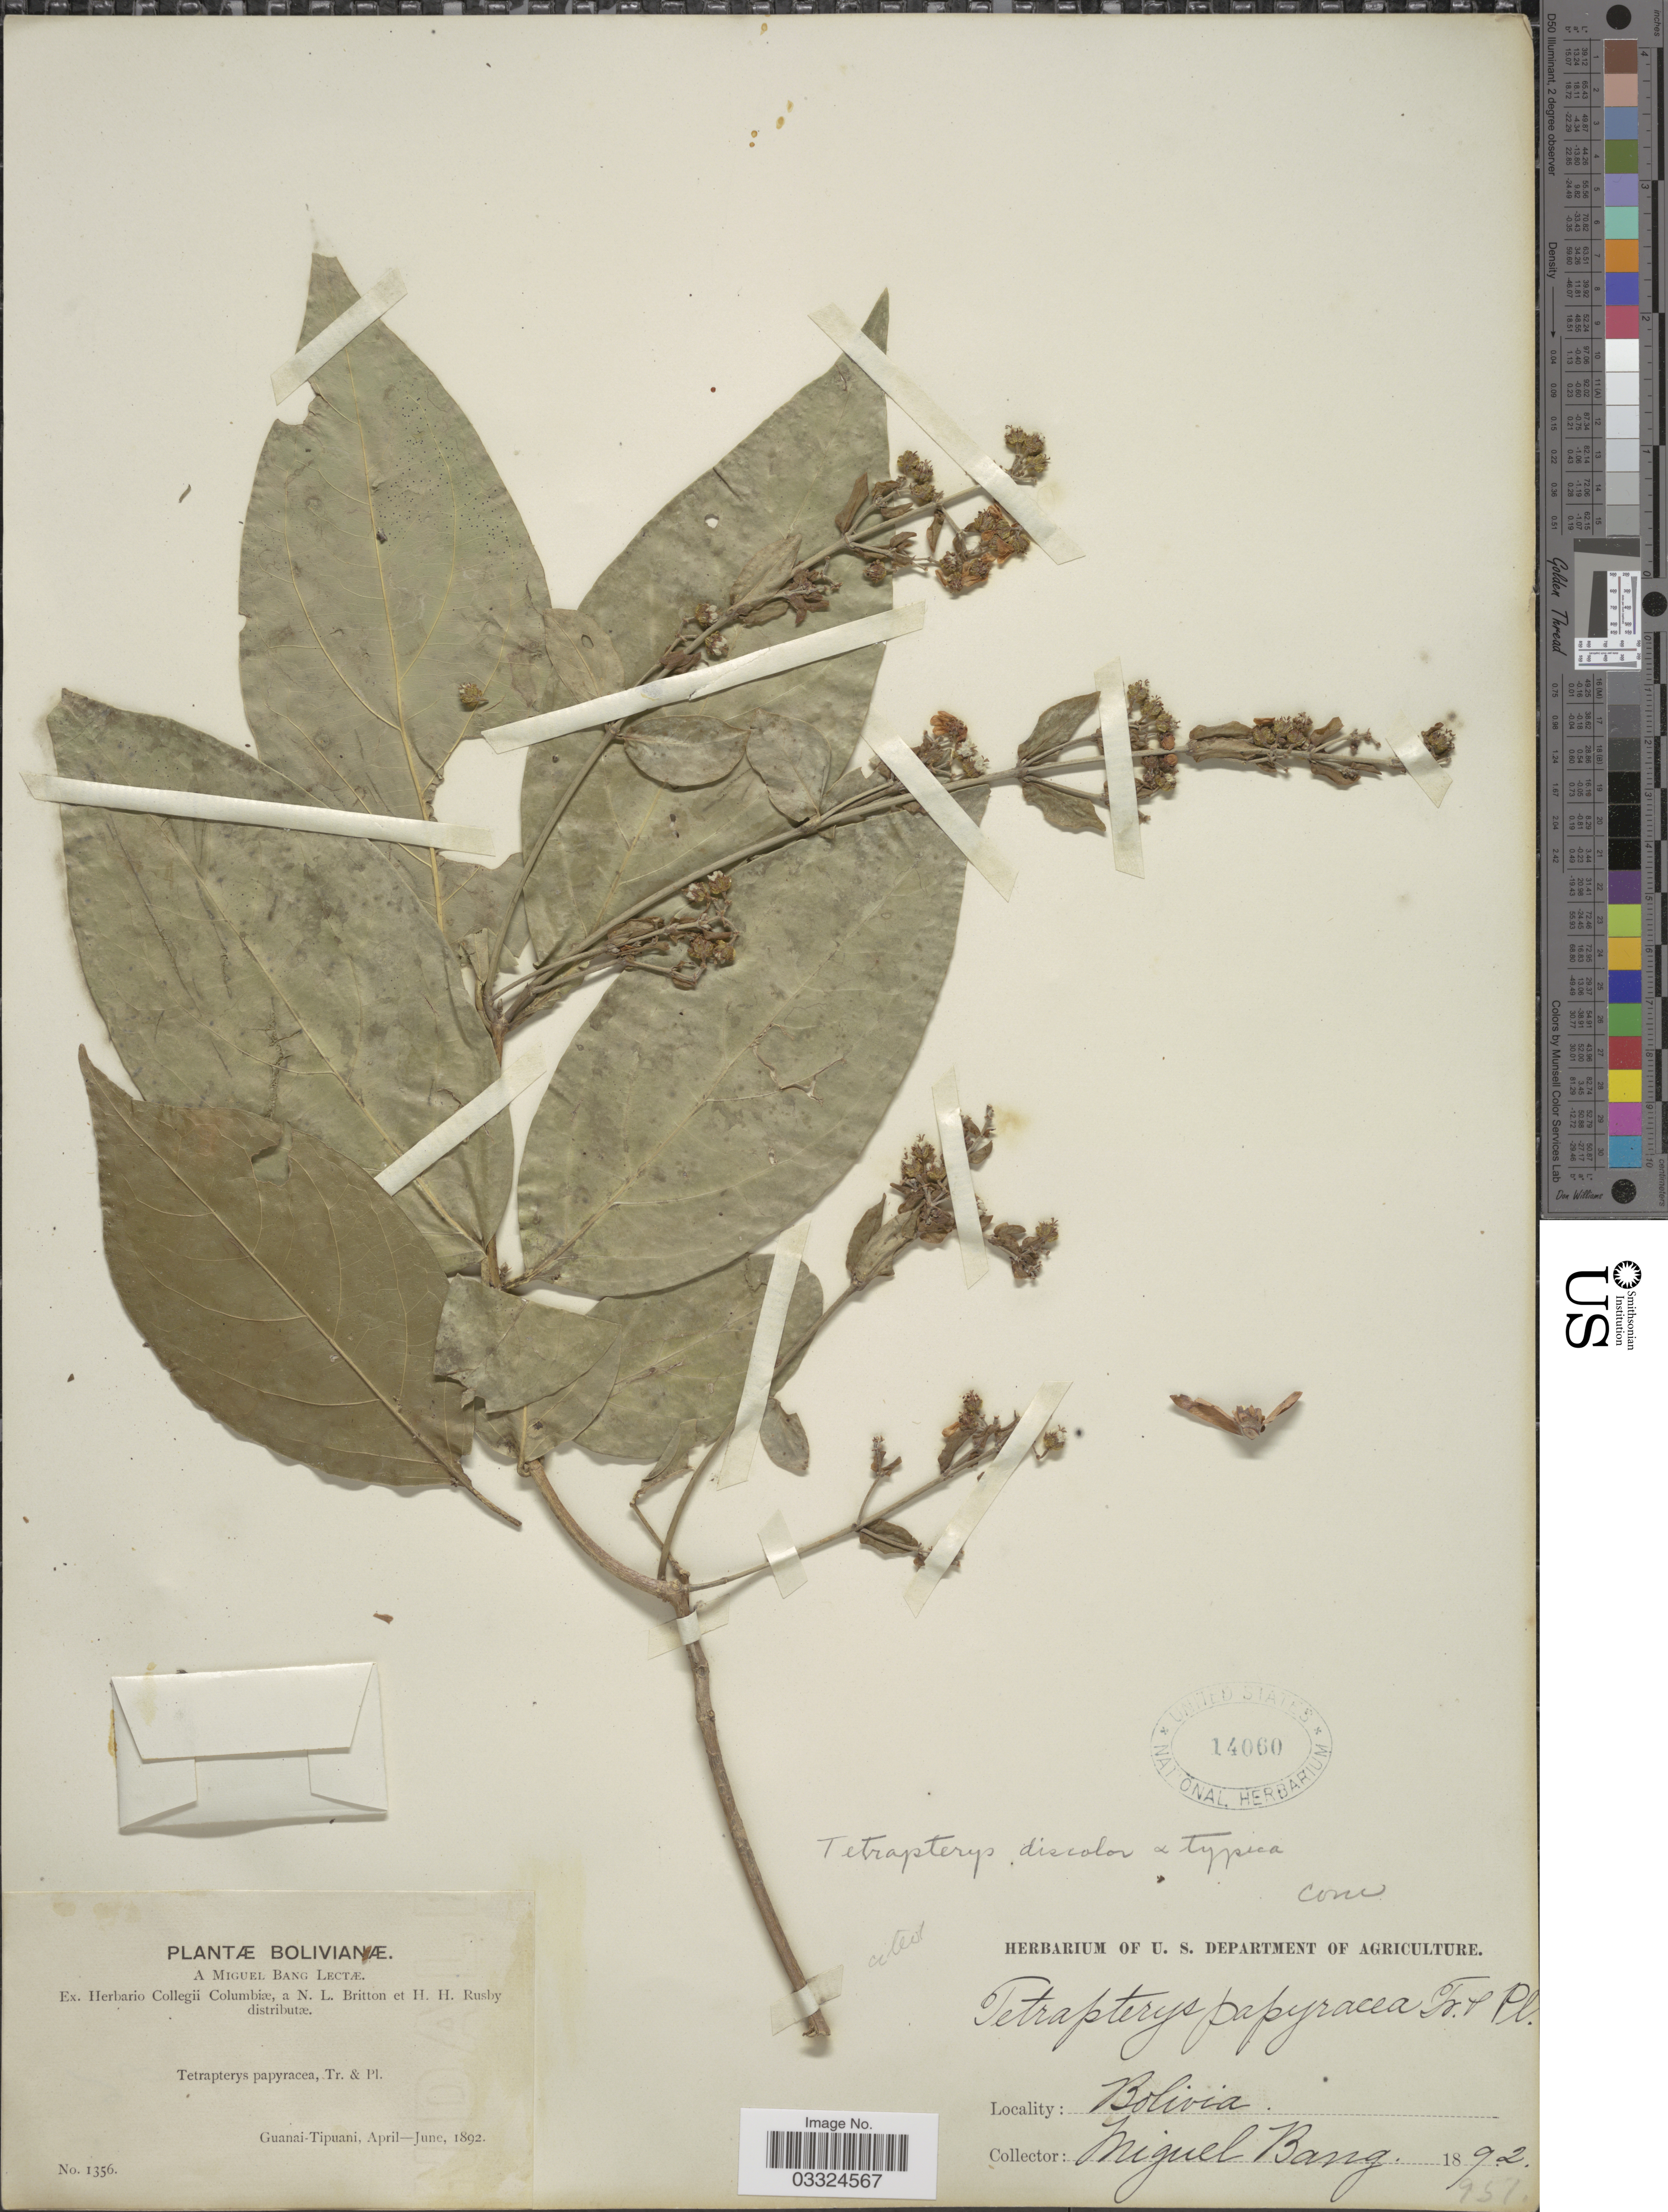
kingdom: Plantae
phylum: Tracheophyta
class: Magnoliopsida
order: Malpighiales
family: Malpighiaceae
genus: Tetrapterys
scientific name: Tetrapterys discolor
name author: (G. Mey.) DC.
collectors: M. Bang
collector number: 1356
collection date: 1892-04/1892-06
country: Bolivia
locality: Guanai-Tipuani.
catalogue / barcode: US 14060